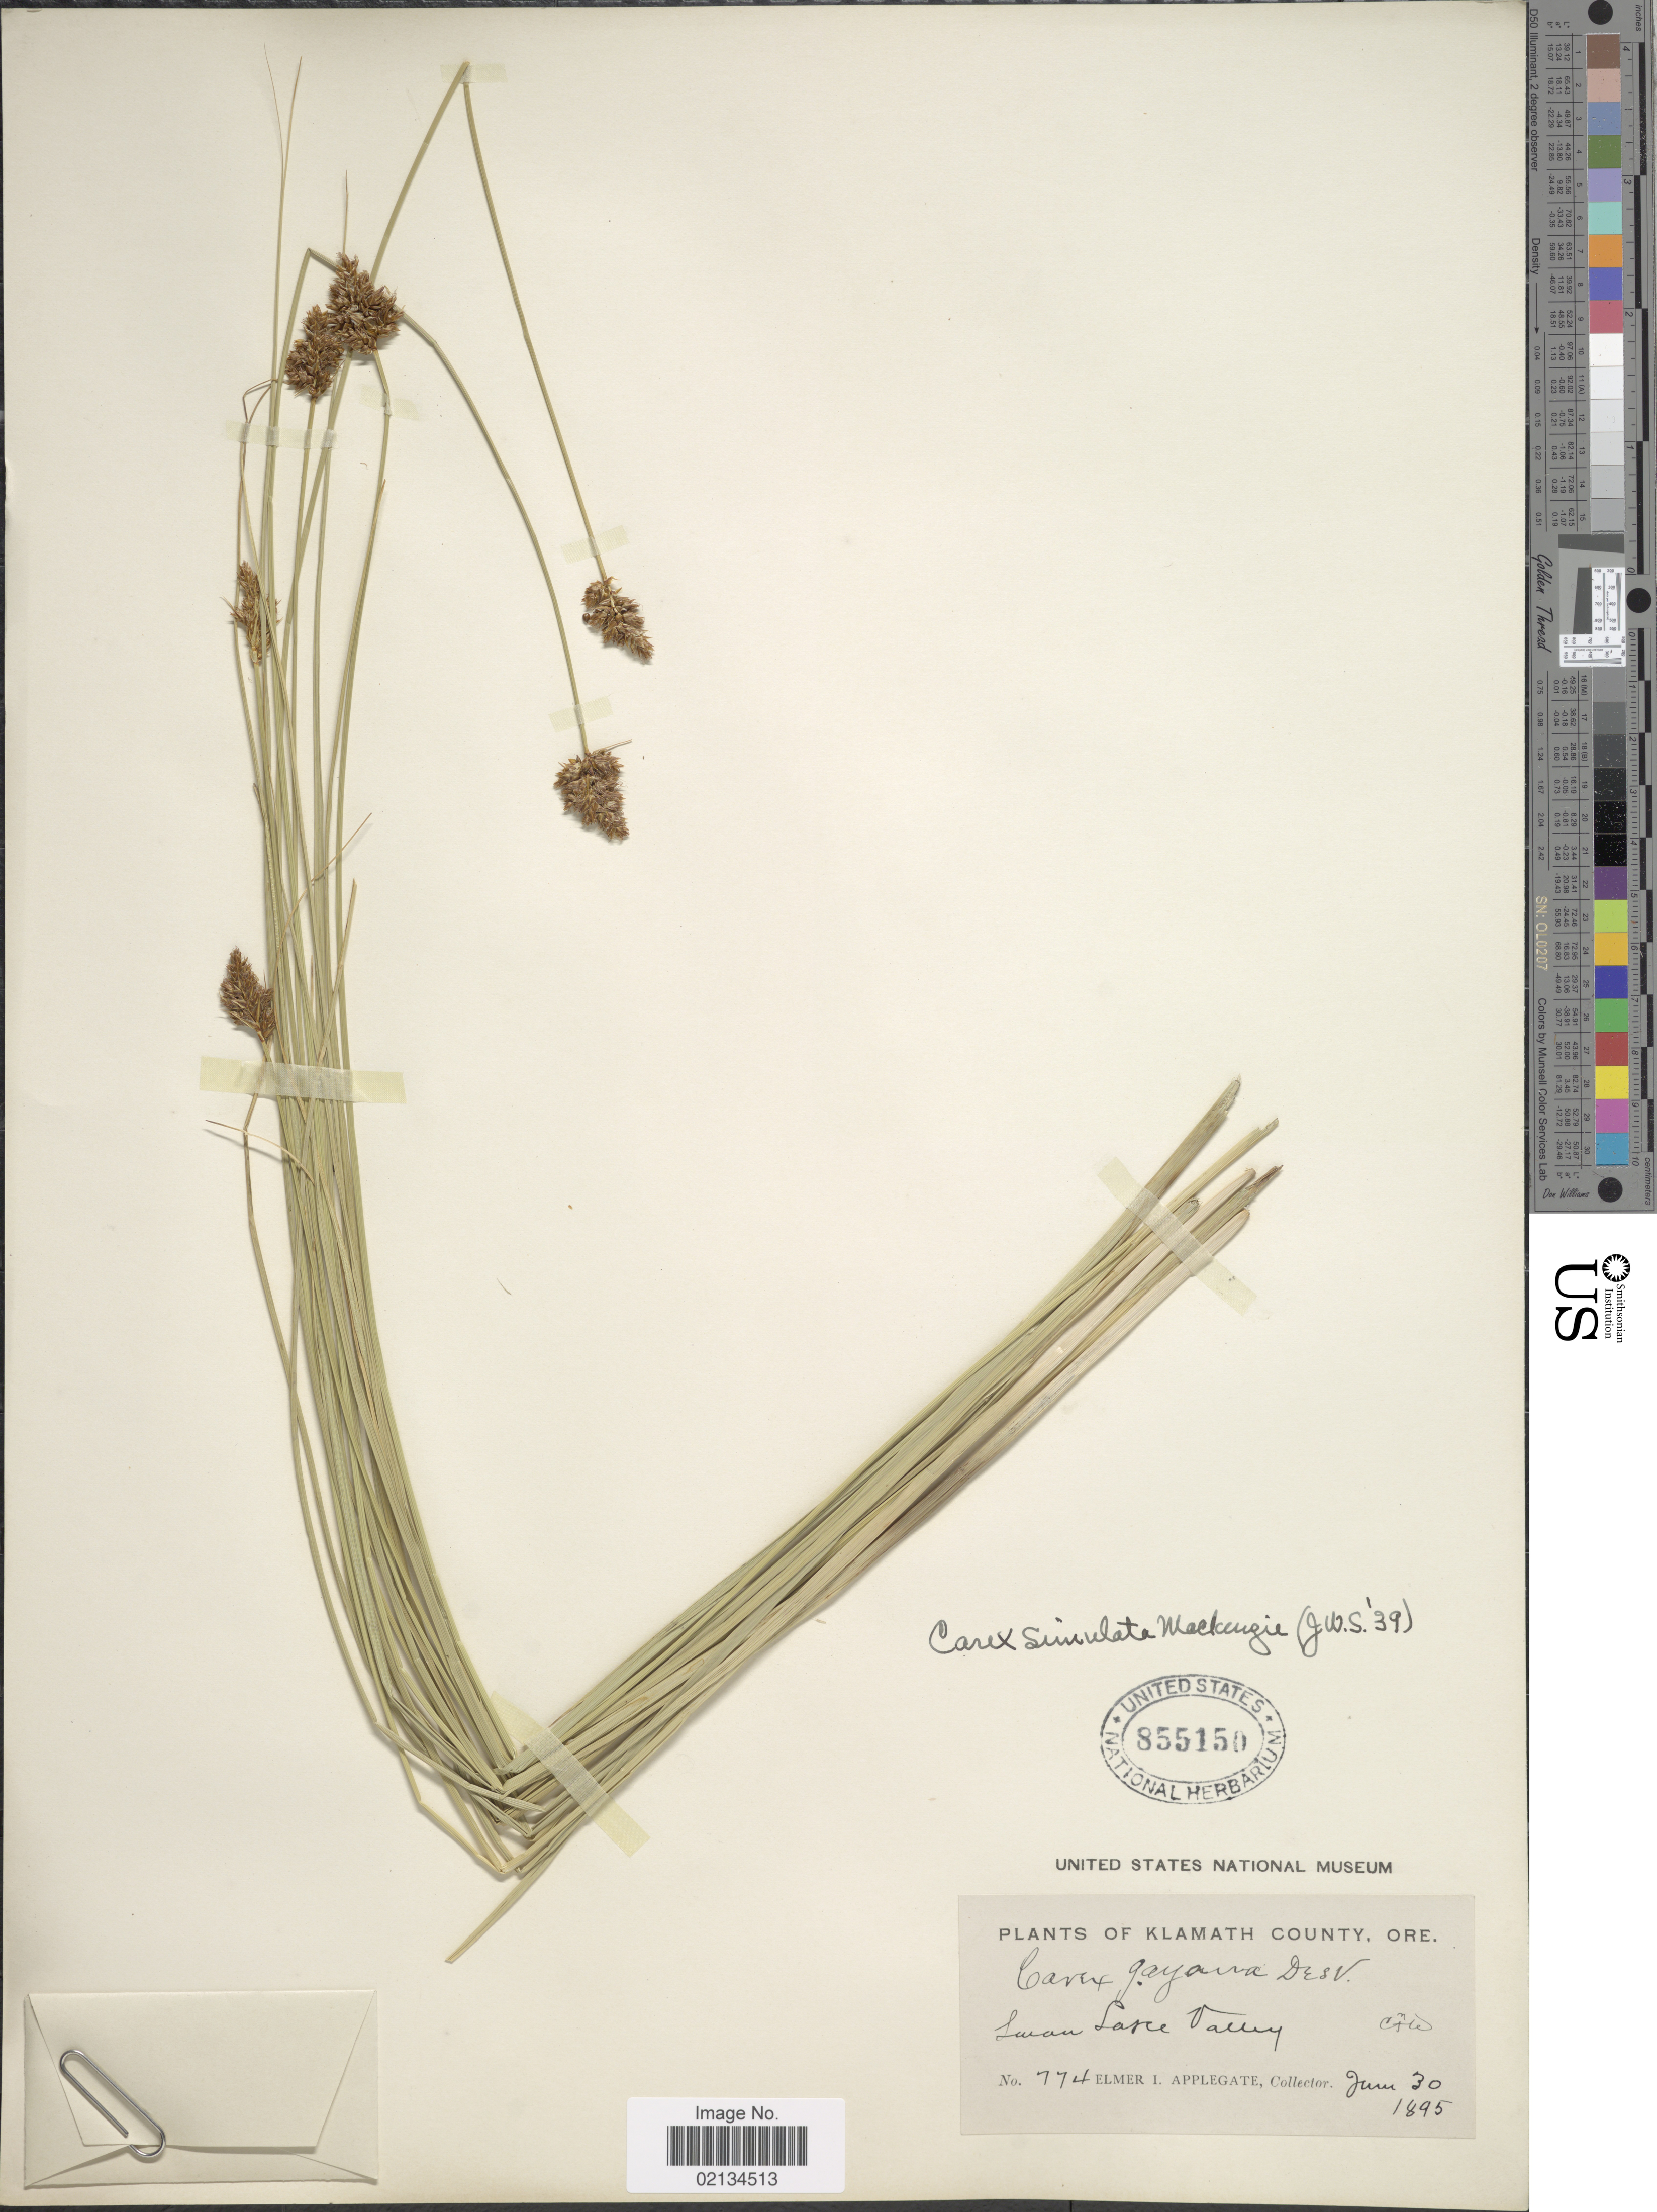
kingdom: Plantae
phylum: Tracheophyta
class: Liliopsida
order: Poales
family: Cyperaceae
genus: Carex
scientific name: Carex simulata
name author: Mack.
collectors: E. I. Applegate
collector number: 774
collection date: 1895-06-30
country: United States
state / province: Oregon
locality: Klamath County, Swan Lake Valley.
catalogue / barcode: US 855150